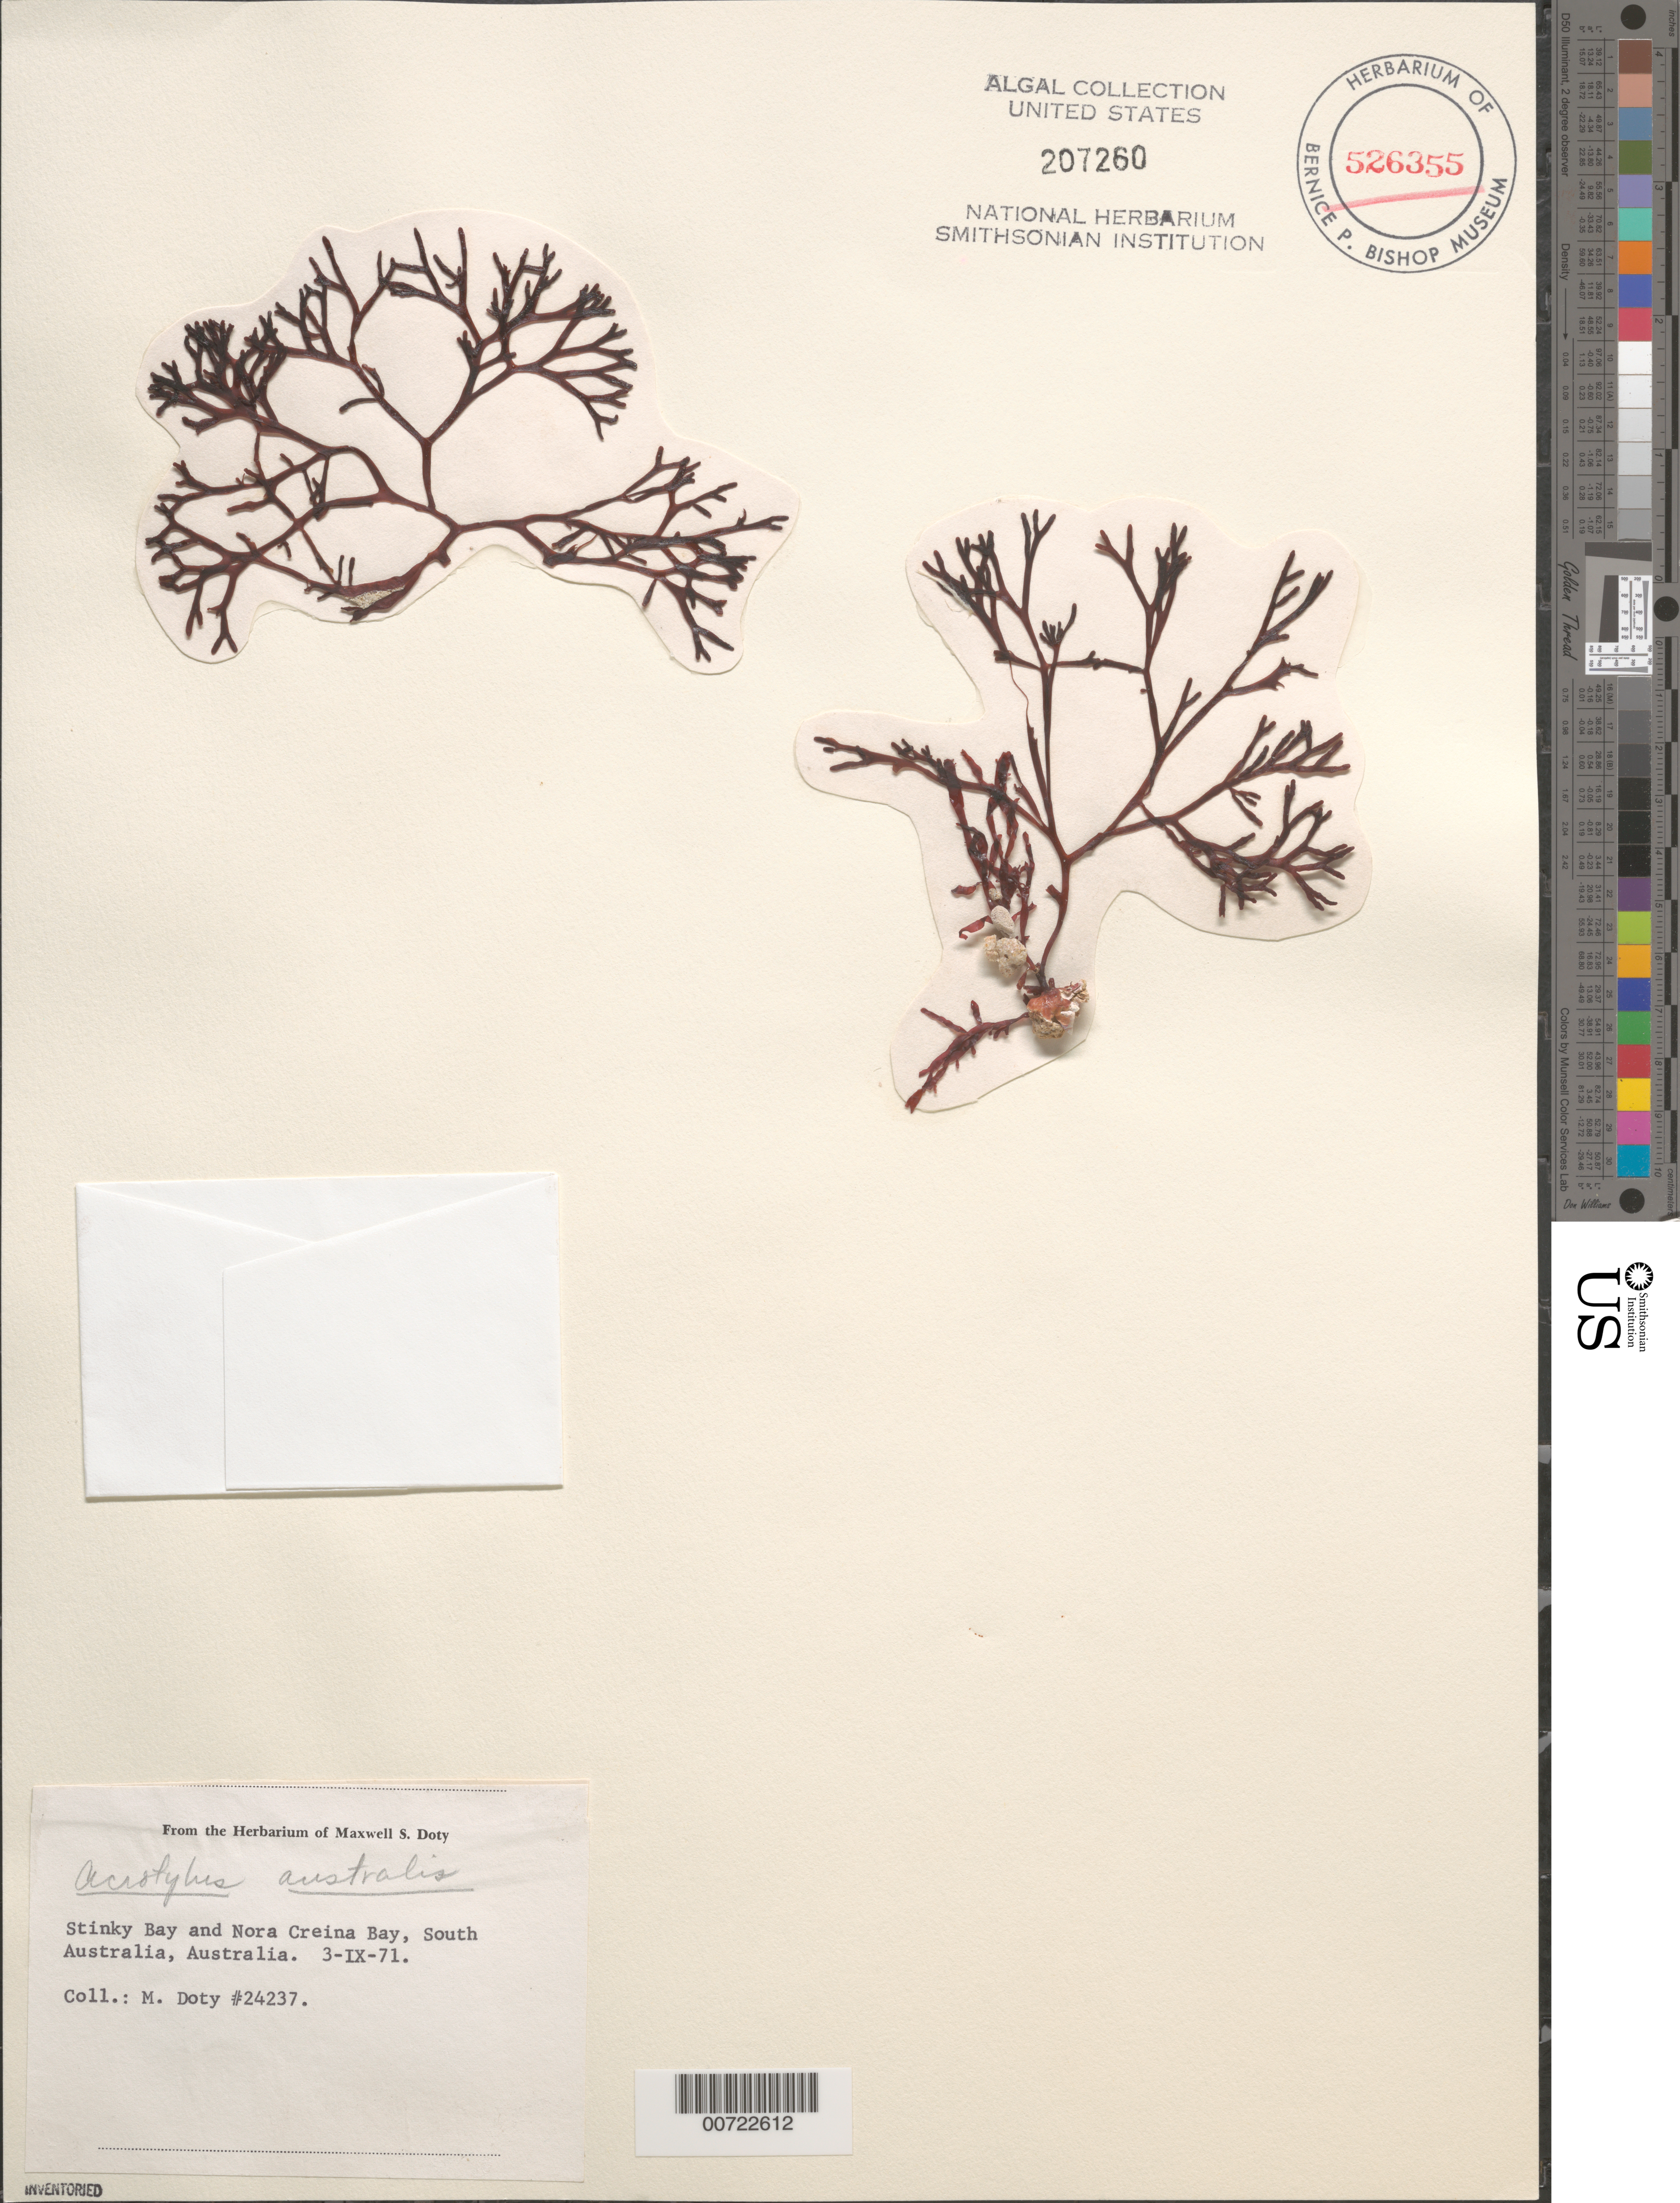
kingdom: Plantae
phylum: Rhodophyta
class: Florideophyceae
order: Gigartinales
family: Acrotylaceae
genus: Acrotylus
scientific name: Acrotylus australis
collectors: M. S. Doty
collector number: MSD 24237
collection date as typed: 03 Sep 1971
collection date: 1971-09-03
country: Australia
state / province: South Australia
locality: Stinky Bay, Nora Creina ("Stinky Bay and Nora Creina Bay")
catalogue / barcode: US 207260